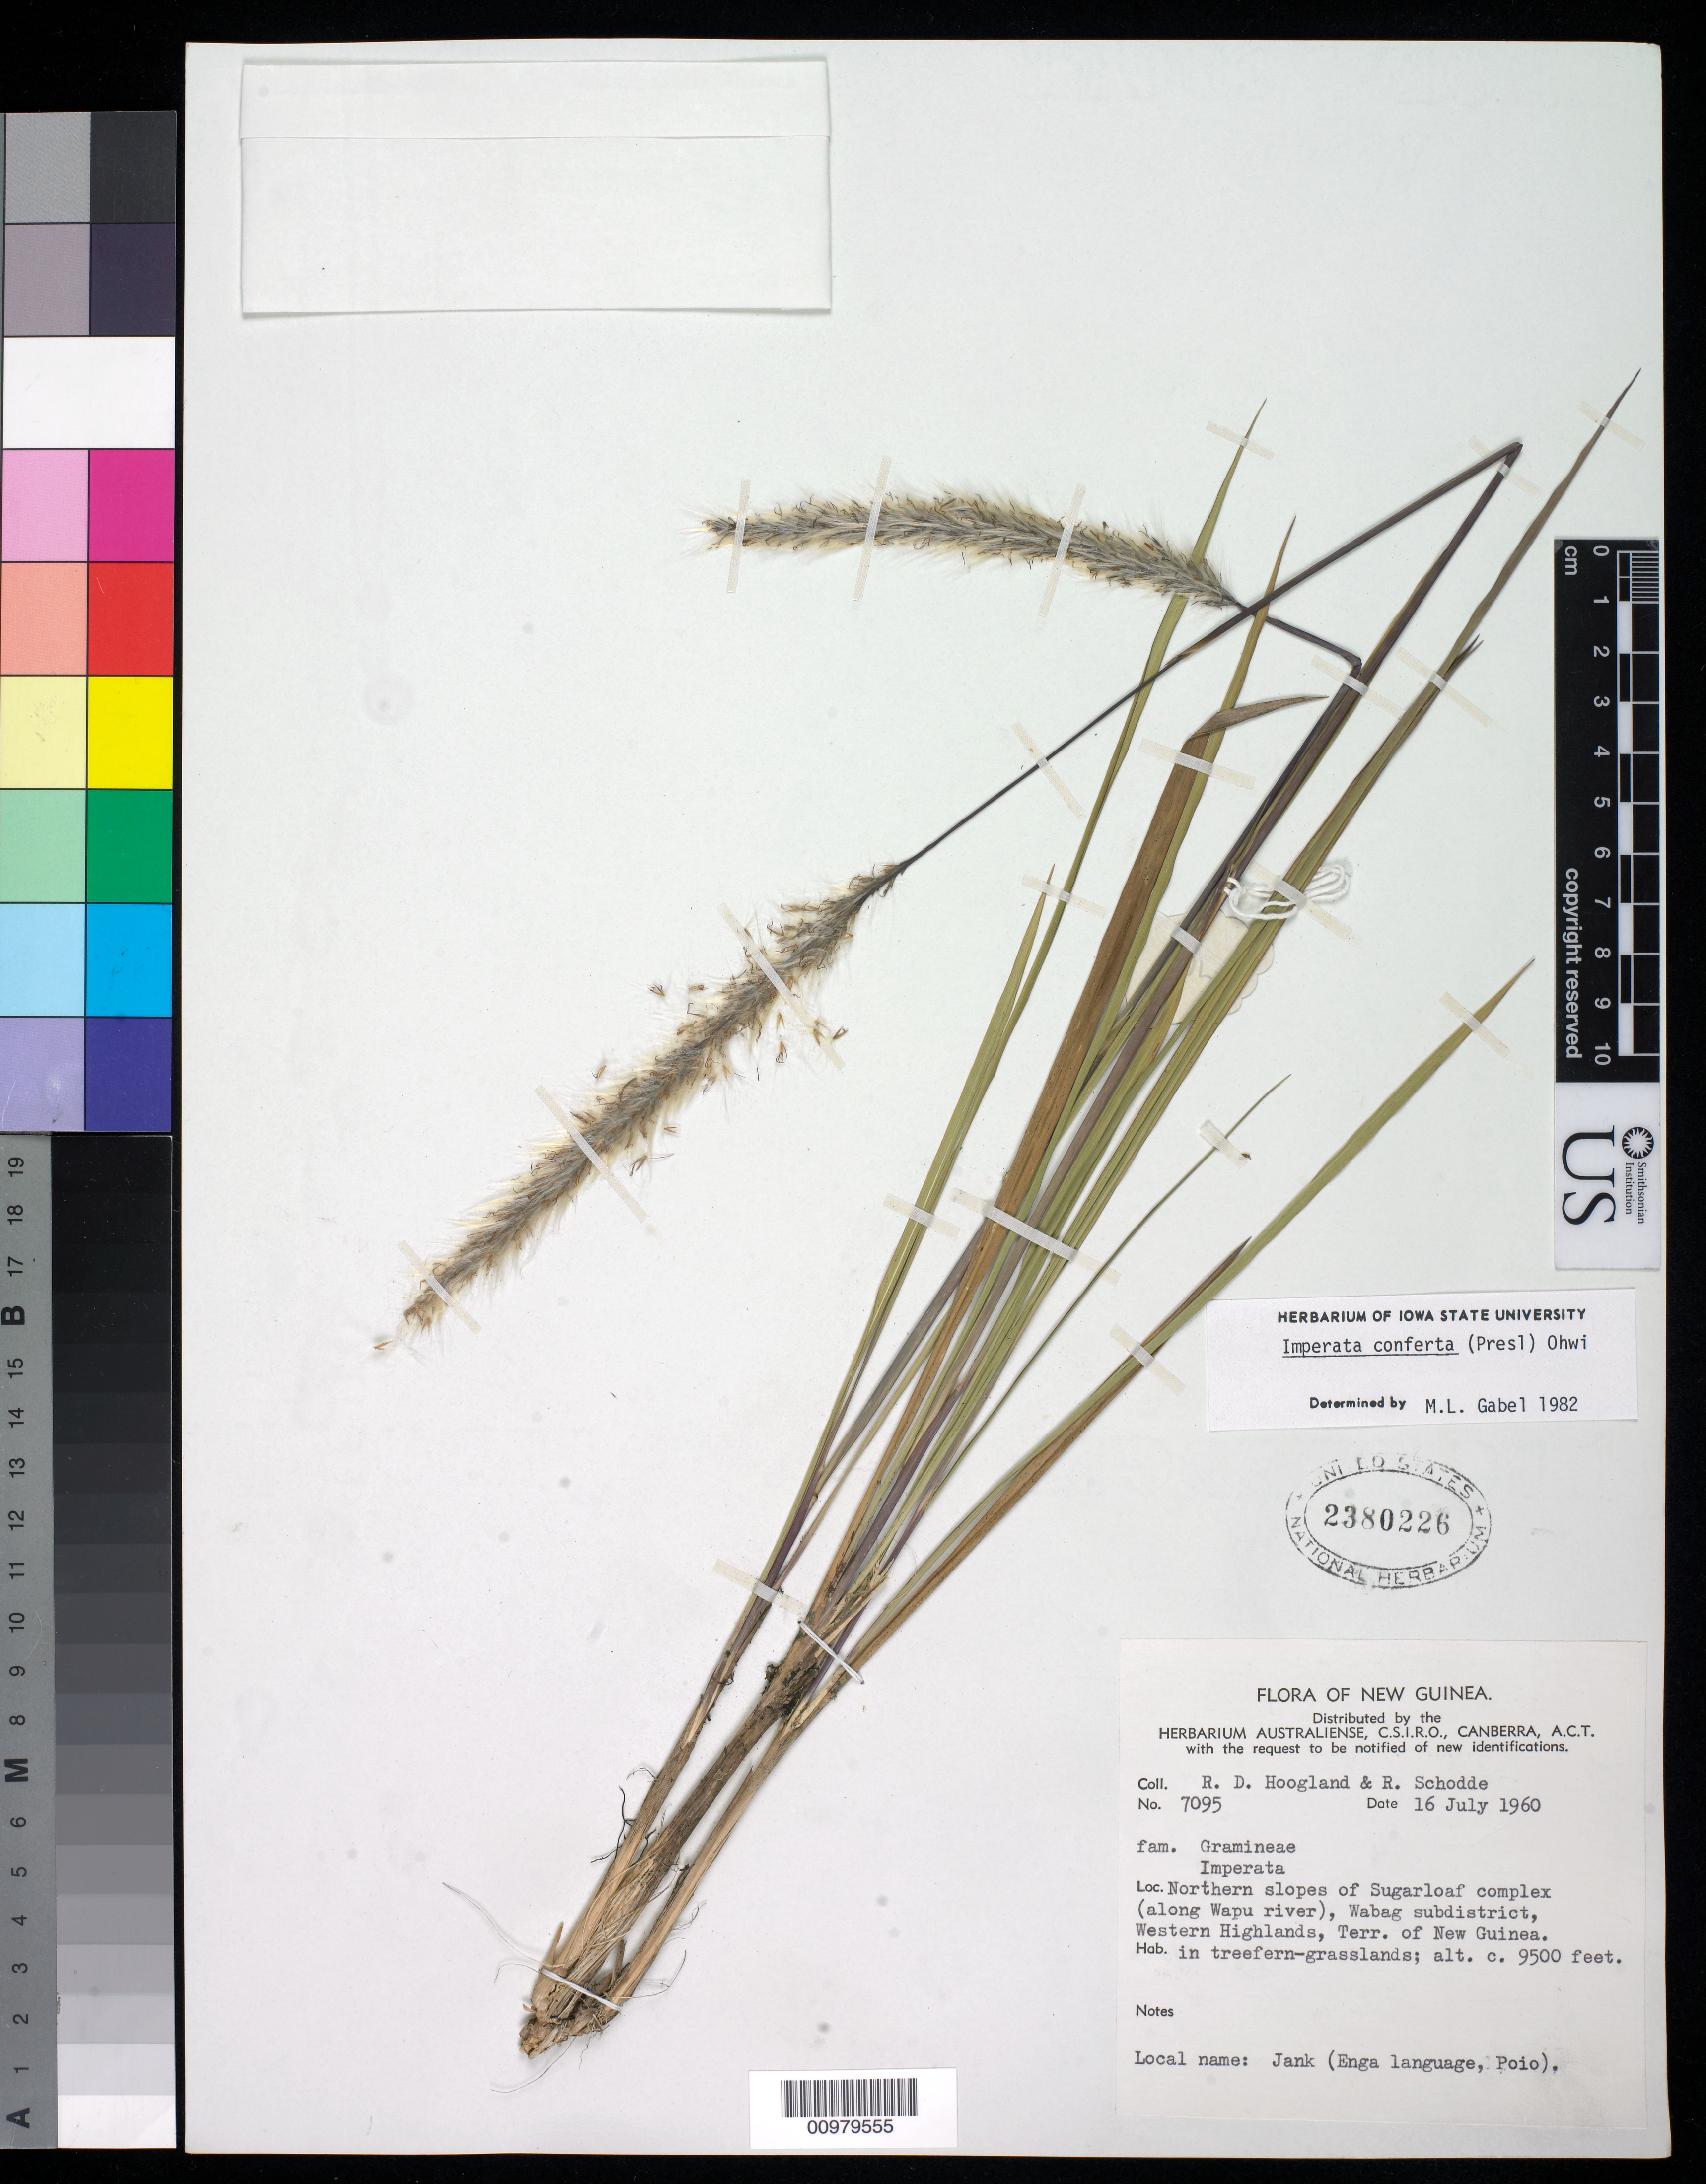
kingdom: Plantae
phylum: Tracheophyta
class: Liliopsida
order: Poales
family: Poaceae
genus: Imperata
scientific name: Imperata conferta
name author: (J. Presl) Ohwi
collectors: R. D. Hoogland & R. Schodde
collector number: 7095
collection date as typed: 16 Jul 1960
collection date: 1960-07-16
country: Papua New Guinea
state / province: Western Highlands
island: New Guinea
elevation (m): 2896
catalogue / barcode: US 2380226